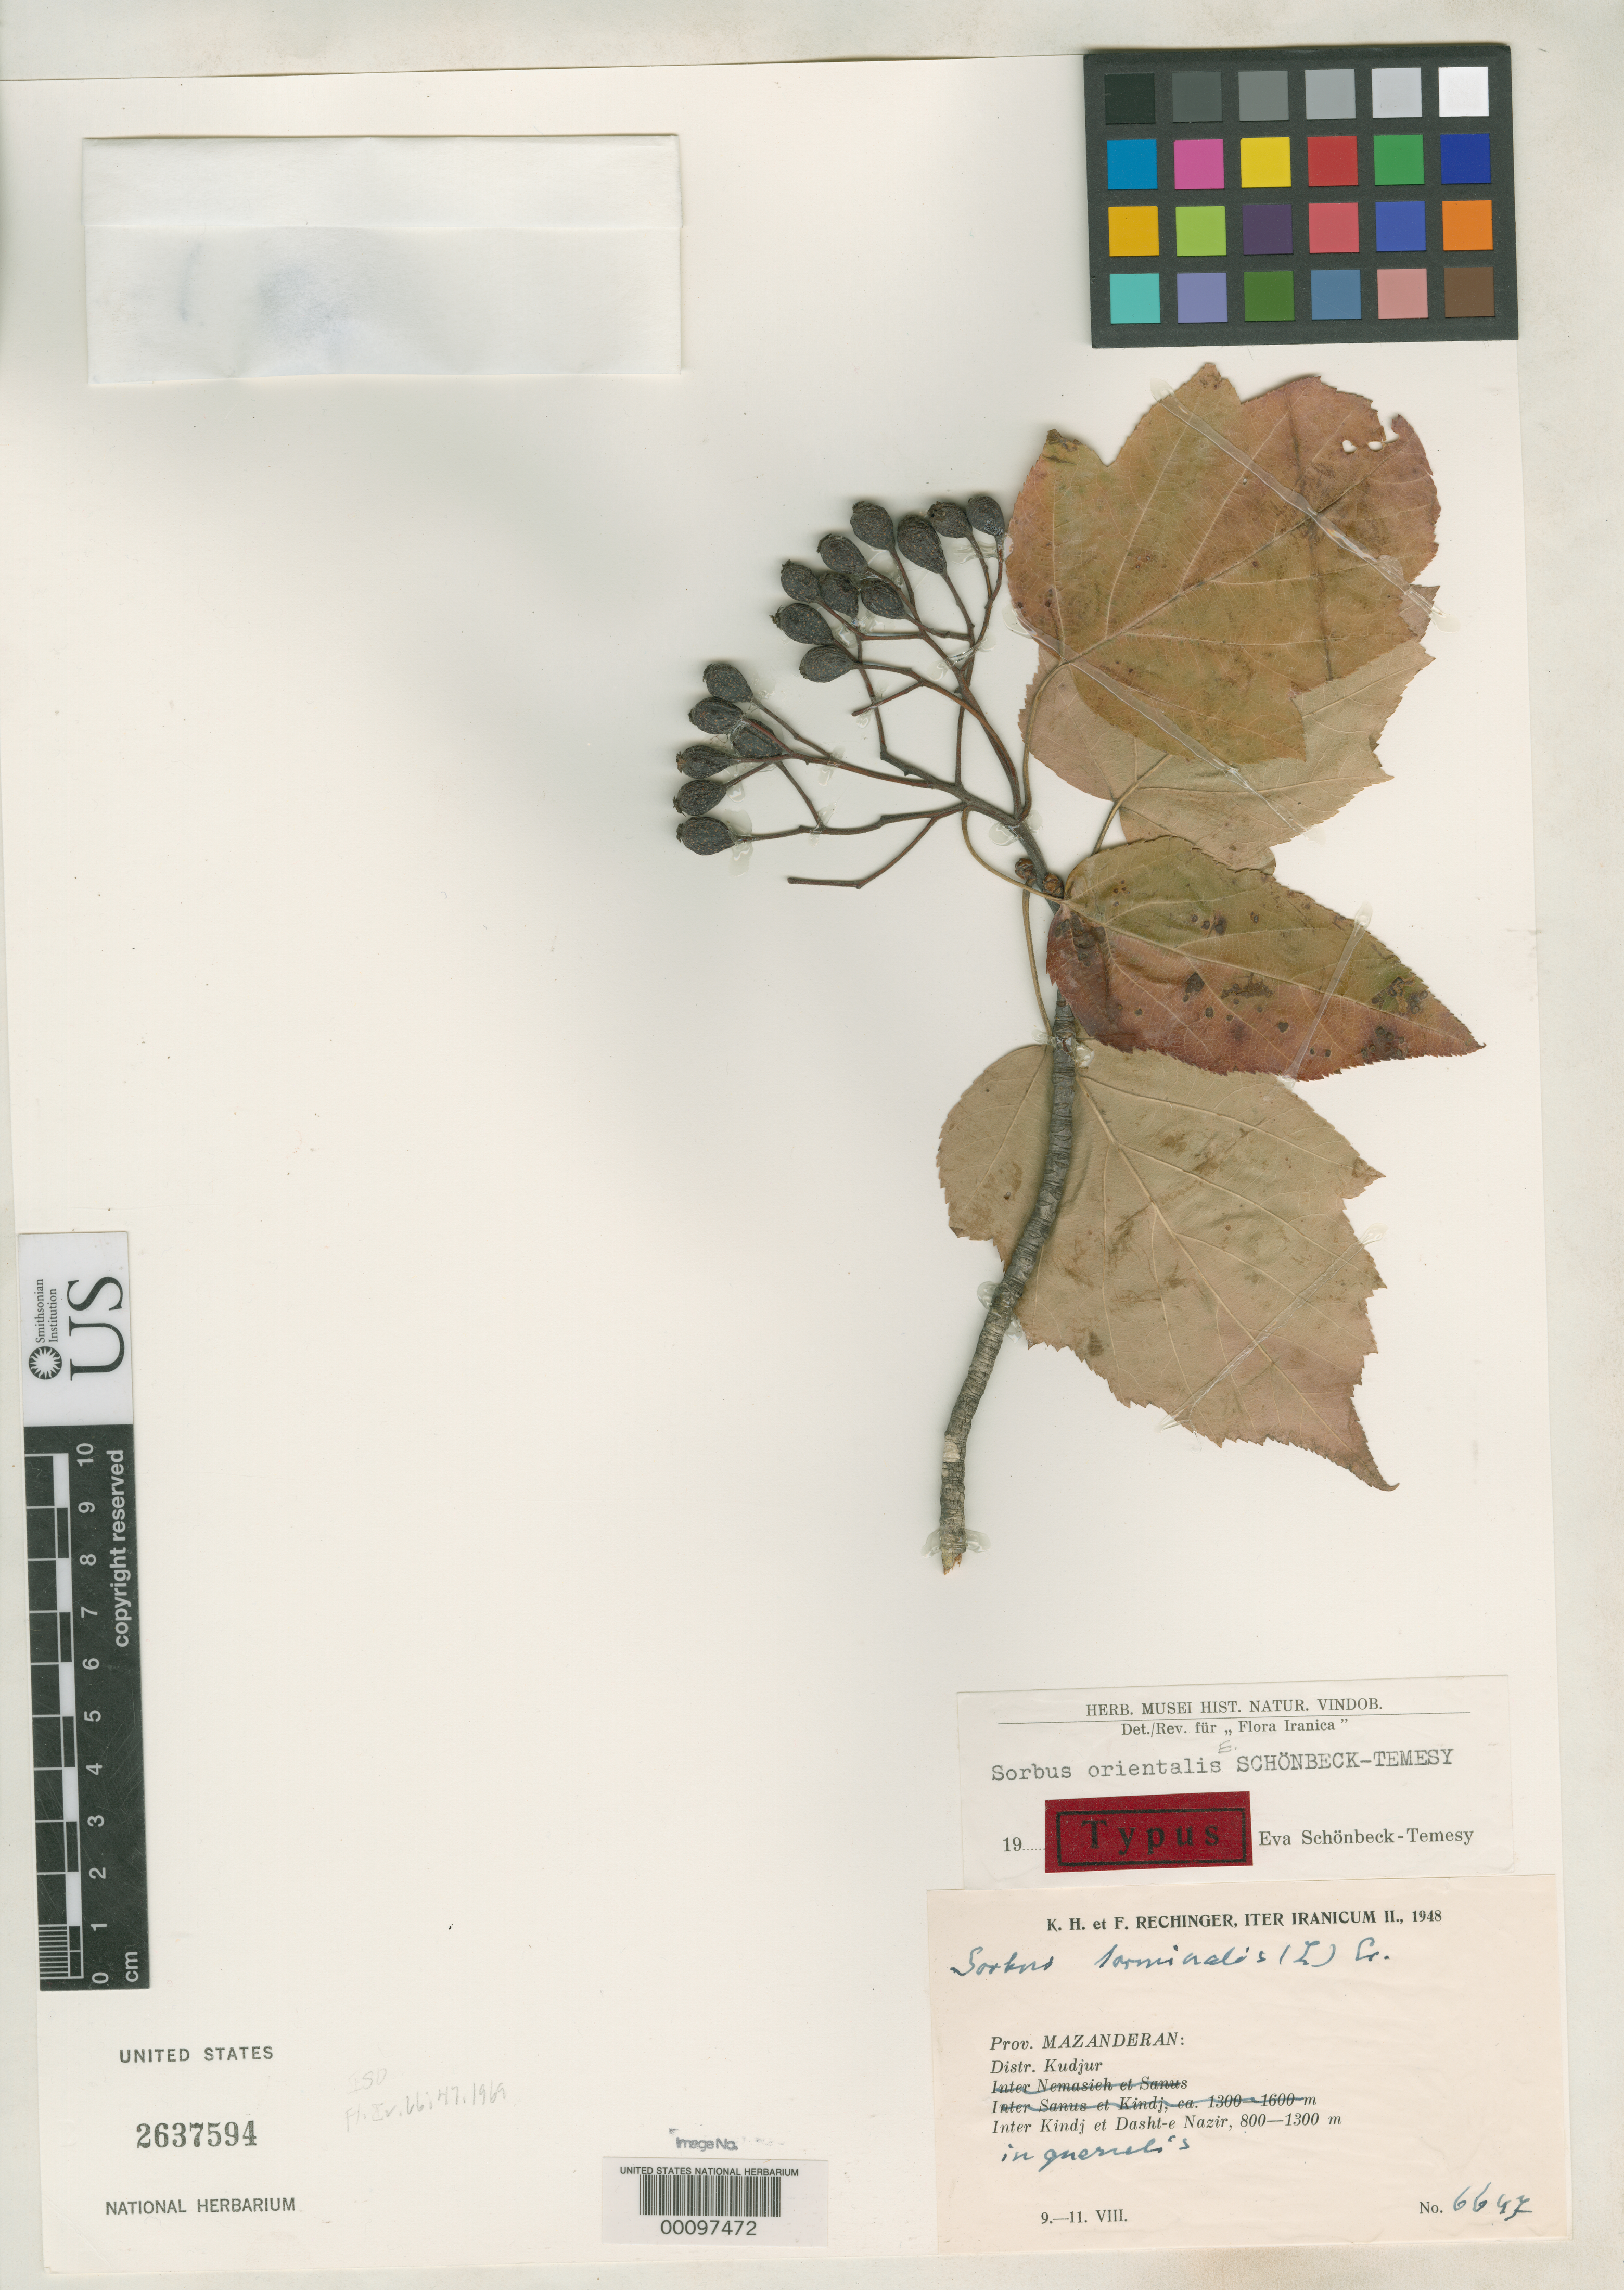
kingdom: Plantae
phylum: Tracheophyta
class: Magnoliopsida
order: Rosales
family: Rosaceae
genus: Sorbus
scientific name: Sorbus orientalis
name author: Schönb.-Tem. in Rech. f.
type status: Isotype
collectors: K. H. Rechinger & F. Rechinger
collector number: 6647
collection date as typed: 09 Aug 1948 to 11 Aug 1948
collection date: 1948-08-09/1948-08-11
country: Iran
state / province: Mazandaran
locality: Between Kindj and Dasht-e Nazir.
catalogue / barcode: US 2637594